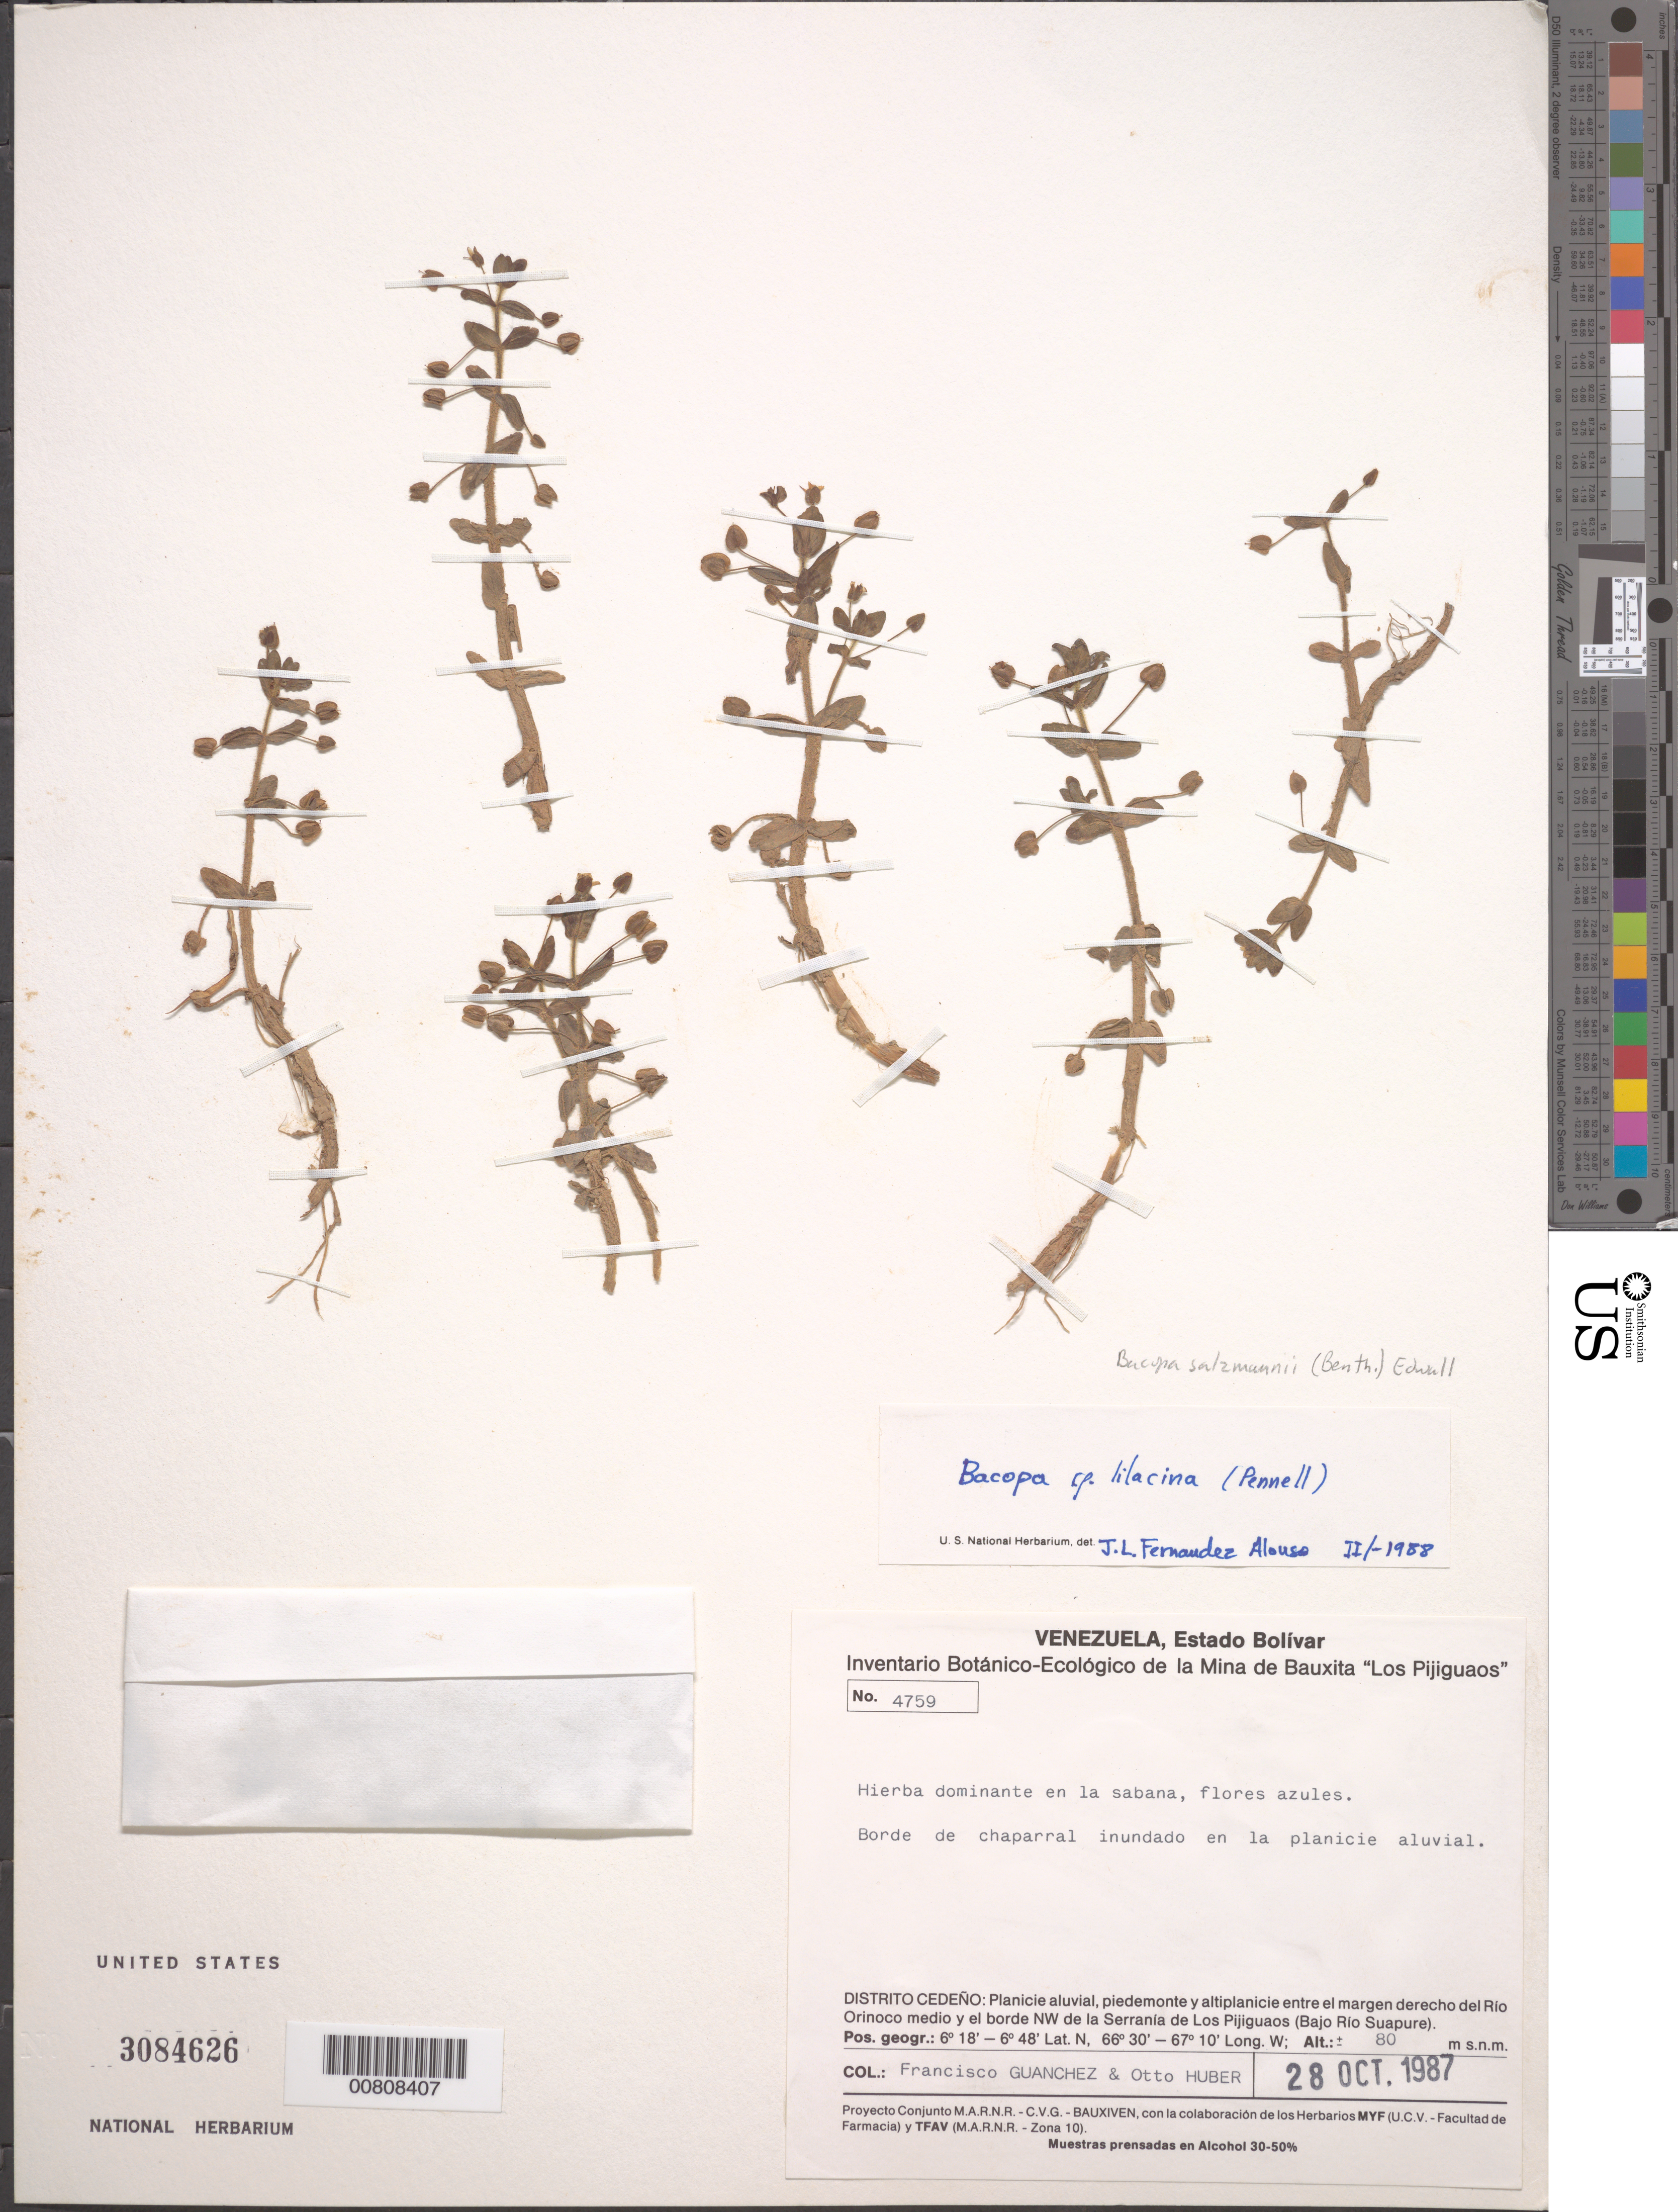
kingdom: Plantae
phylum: Tracheophyta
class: Magnoliopsida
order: Lamiales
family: Plantaginaceae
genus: Bacopa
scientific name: Bacopa salzmannii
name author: (Benth.) Wettst. ex Edwall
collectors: F. Guánchez M. & O. Huber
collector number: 4759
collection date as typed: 28-Oct-87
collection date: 1987-10-28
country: Venezuela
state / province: Bolívar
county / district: Cedeño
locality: Río Orinoco, piedemonte y altiplanicie entre el margen derecho del Río Orinoco medio y el borde NW de la Serrania de Los Pijiguaos (Bajo Río Suapure)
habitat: Borde de chaparral inundado en la planicie aluvial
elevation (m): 80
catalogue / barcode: US 3084626